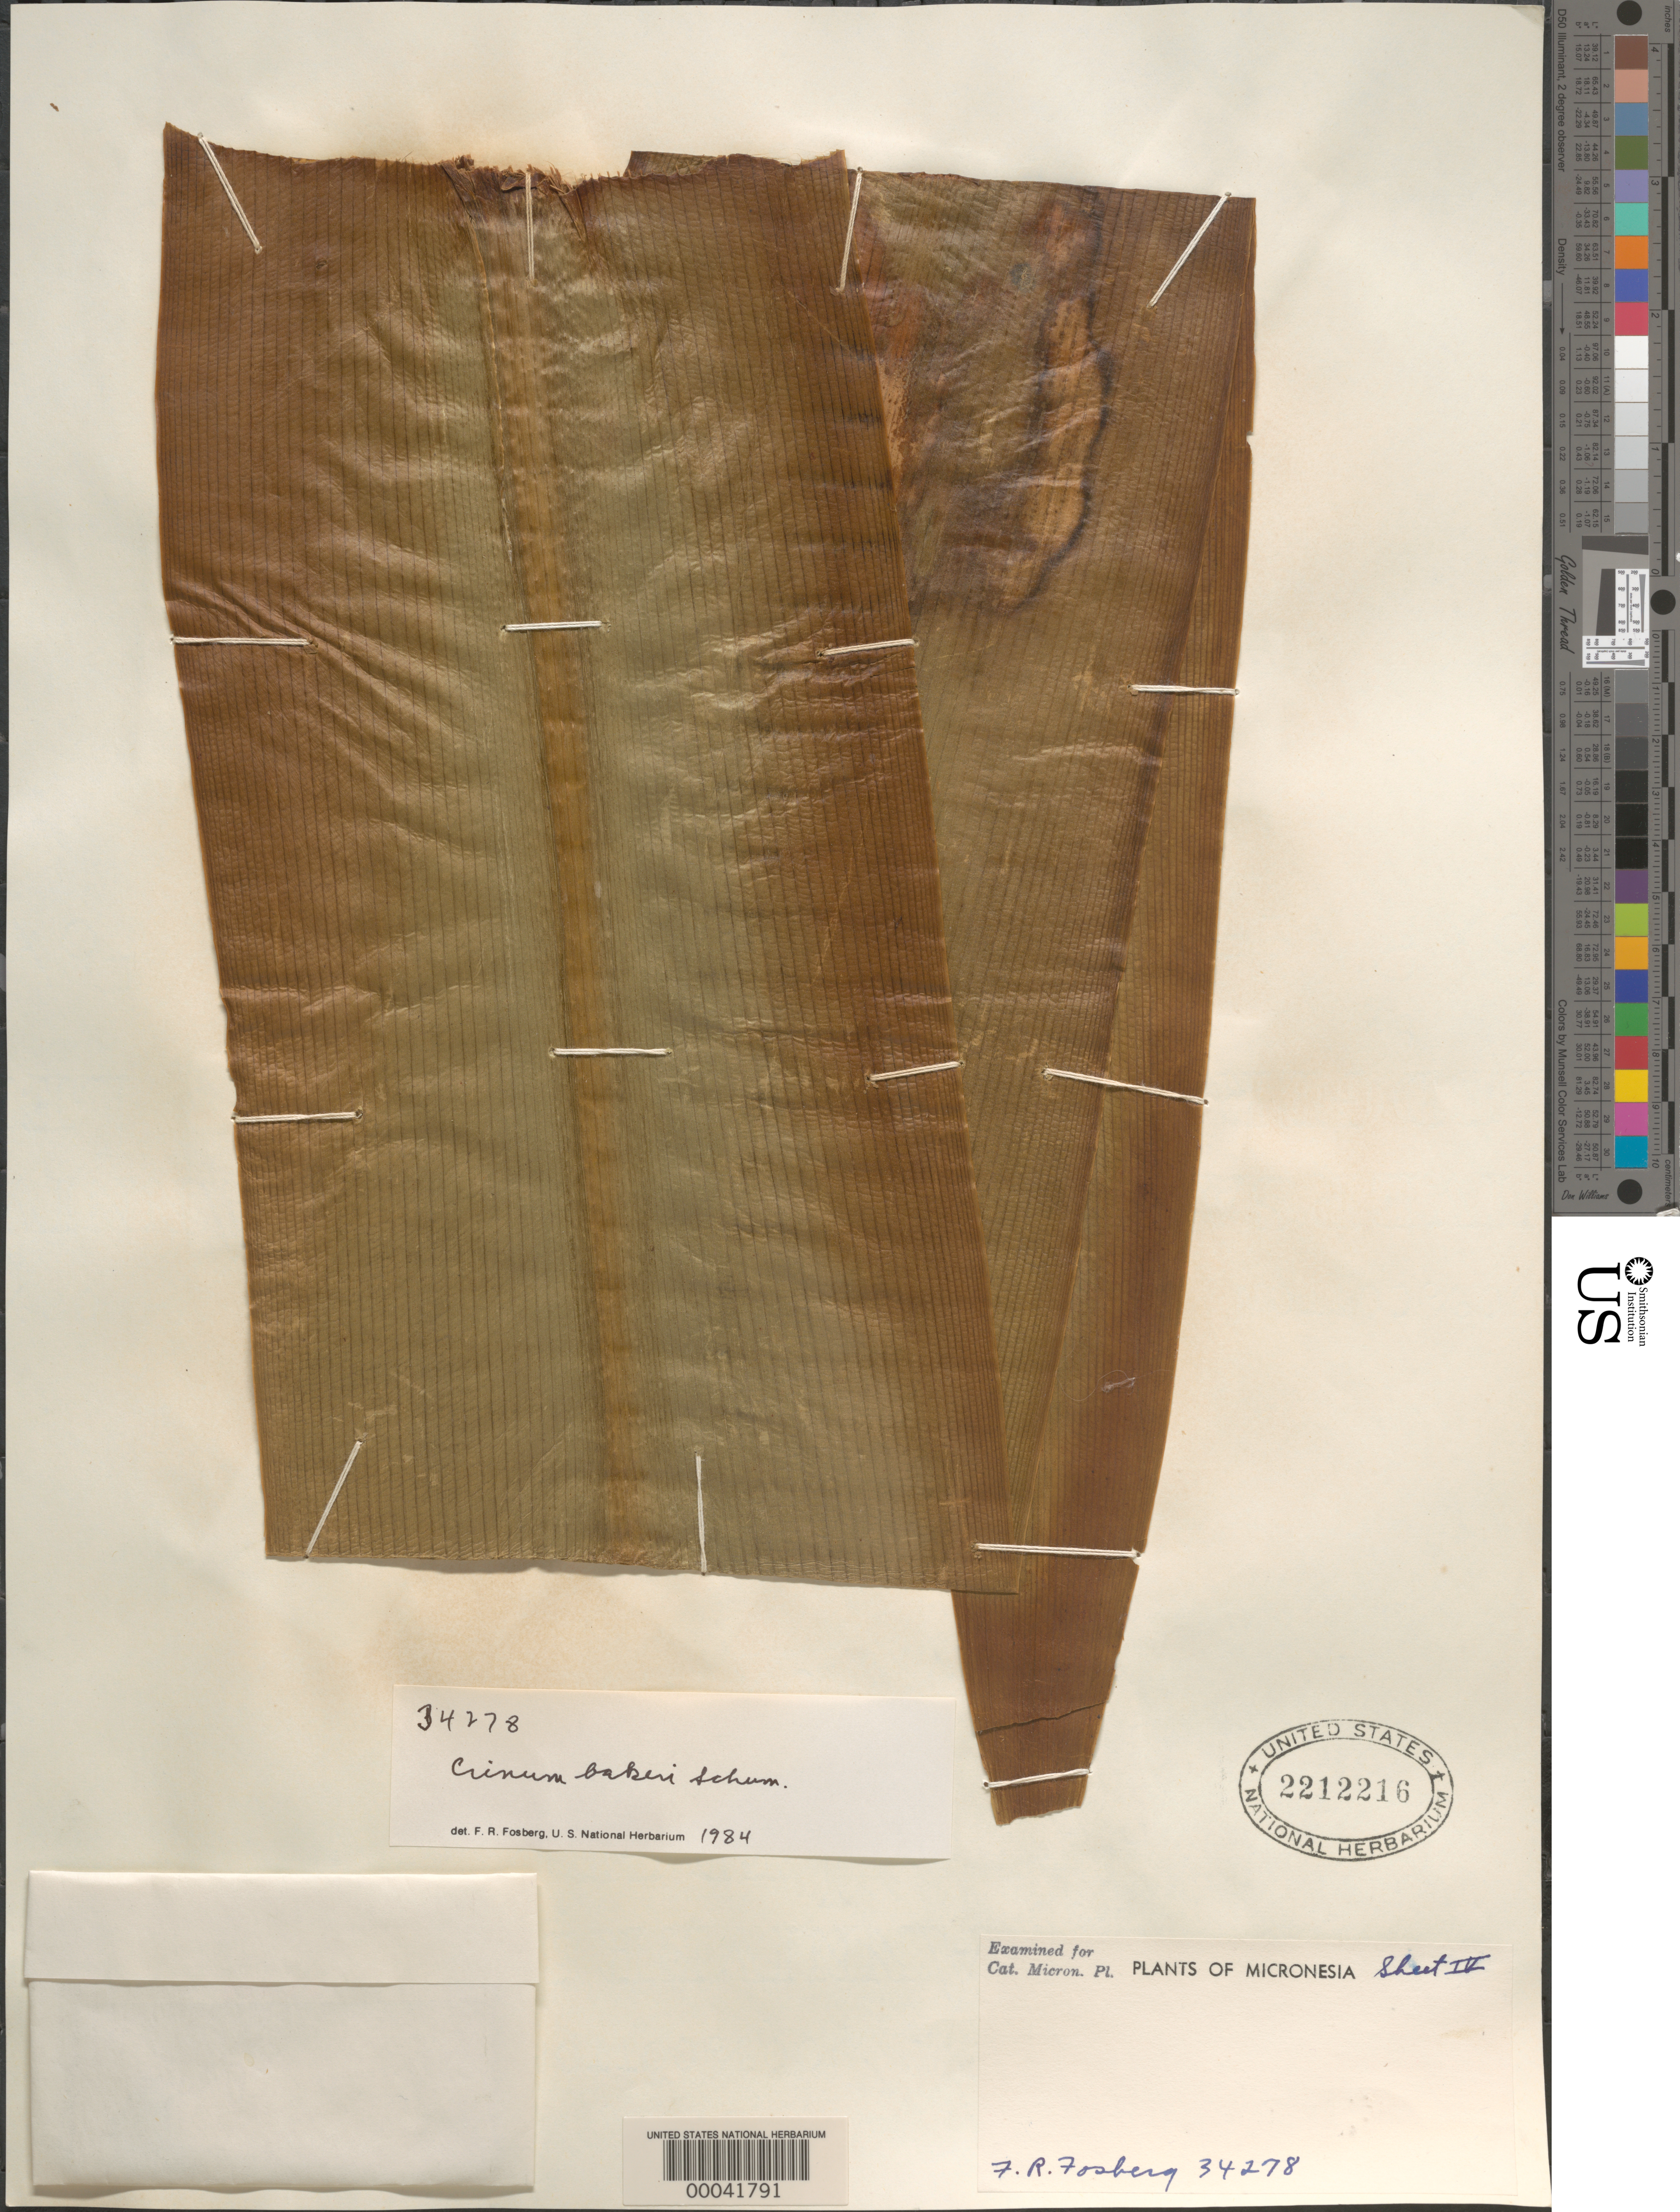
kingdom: Plantae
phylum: Tracheophyta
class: Liliopsida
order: Asparagales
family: Amaryllidaceae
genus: Crinum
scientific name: Crinum bakeri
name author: K. Schum.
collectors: F. R. Fosberg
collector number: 34278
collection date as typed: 15 Feb 1952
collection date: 1952-02-15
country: Marshall Islands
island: Wotho Atoll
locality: Wotho Islet.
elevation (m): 1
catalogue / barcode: US 2212216